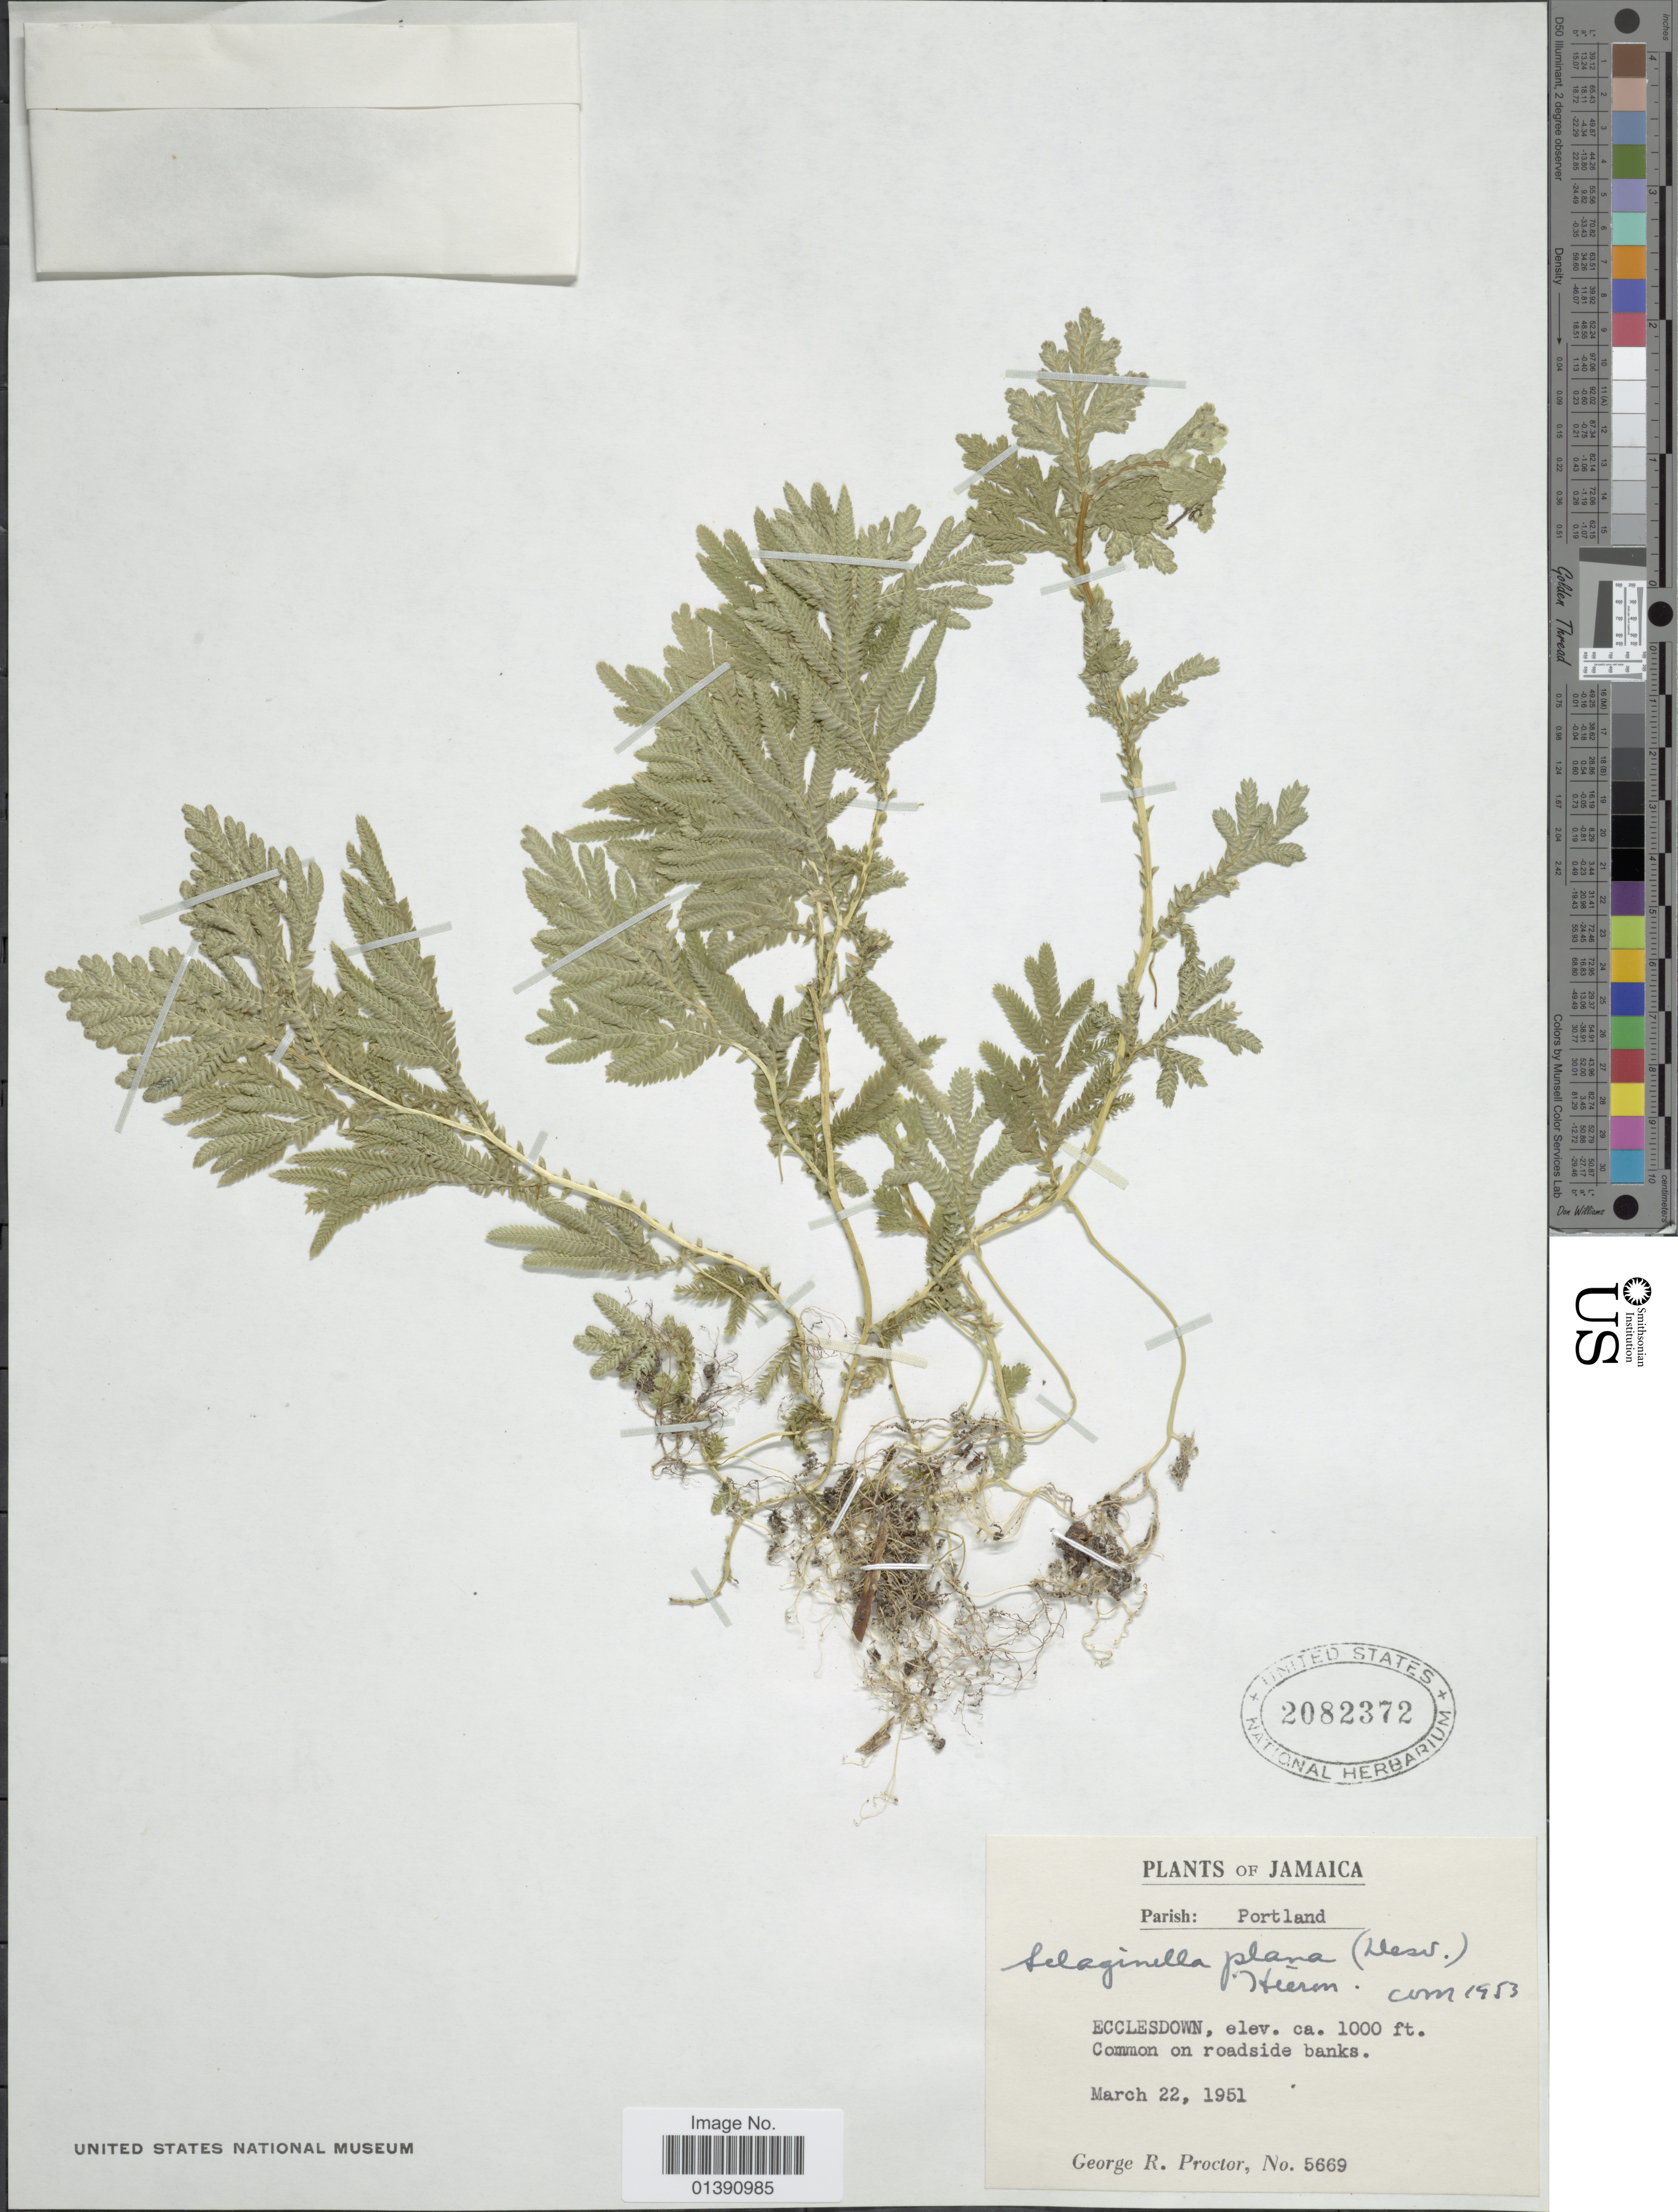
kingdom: Plantae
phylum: Tracheophyta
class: Lycopodiopsida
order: Selaginellales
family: Selaginellaceae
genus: Selaginella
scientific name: Selaginella plana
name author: (Desv. ex Poir.) Hieron.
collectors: G. R. Proctor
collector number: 5669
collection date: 1951-03-22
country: Jamaica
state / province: Portland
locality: Ecclesdown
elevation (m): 305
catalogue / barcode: US 2082372